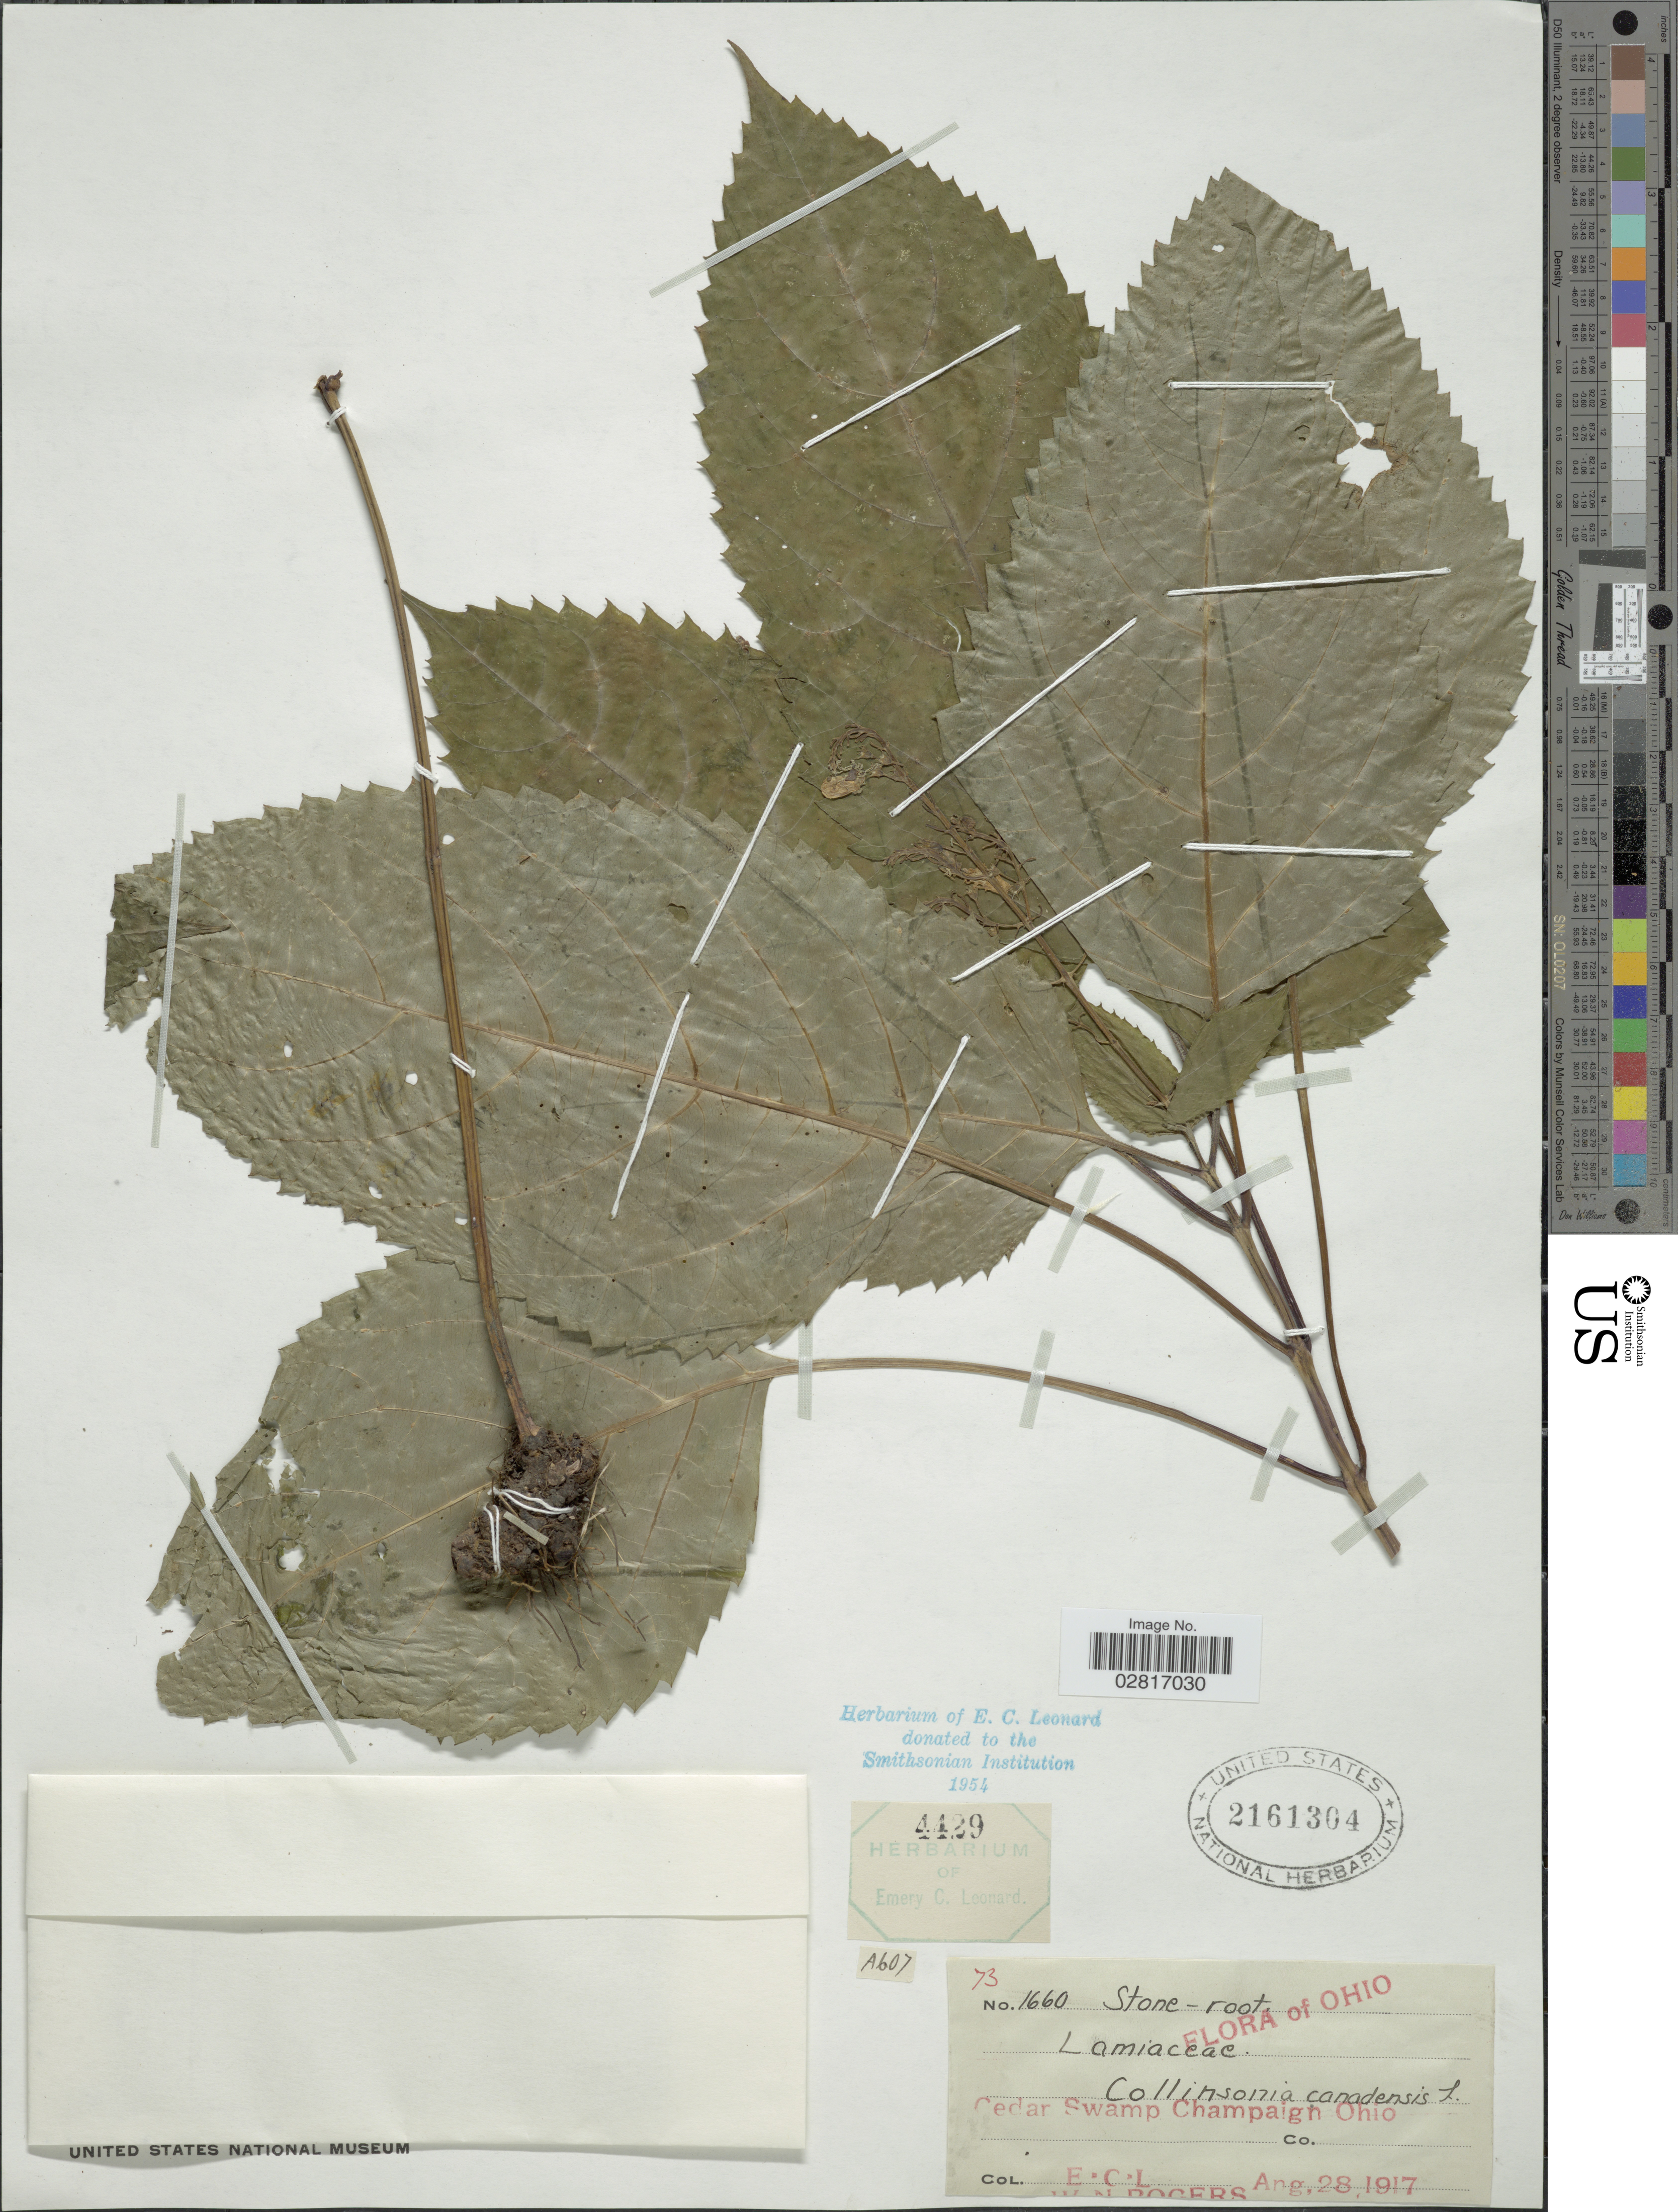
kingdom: Plantae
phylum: Tracheophyta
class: Magnoliopsida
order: Lamiales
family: Lamiaceae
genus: Collinsonia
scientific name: Collinsonia canadensis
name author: L.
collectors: E. C. Leonard & W. Rogers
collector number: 1660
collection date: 1917-08-28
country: United States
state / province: Ohio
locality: Cedar Swamp Champaign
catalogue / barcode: US 2161304